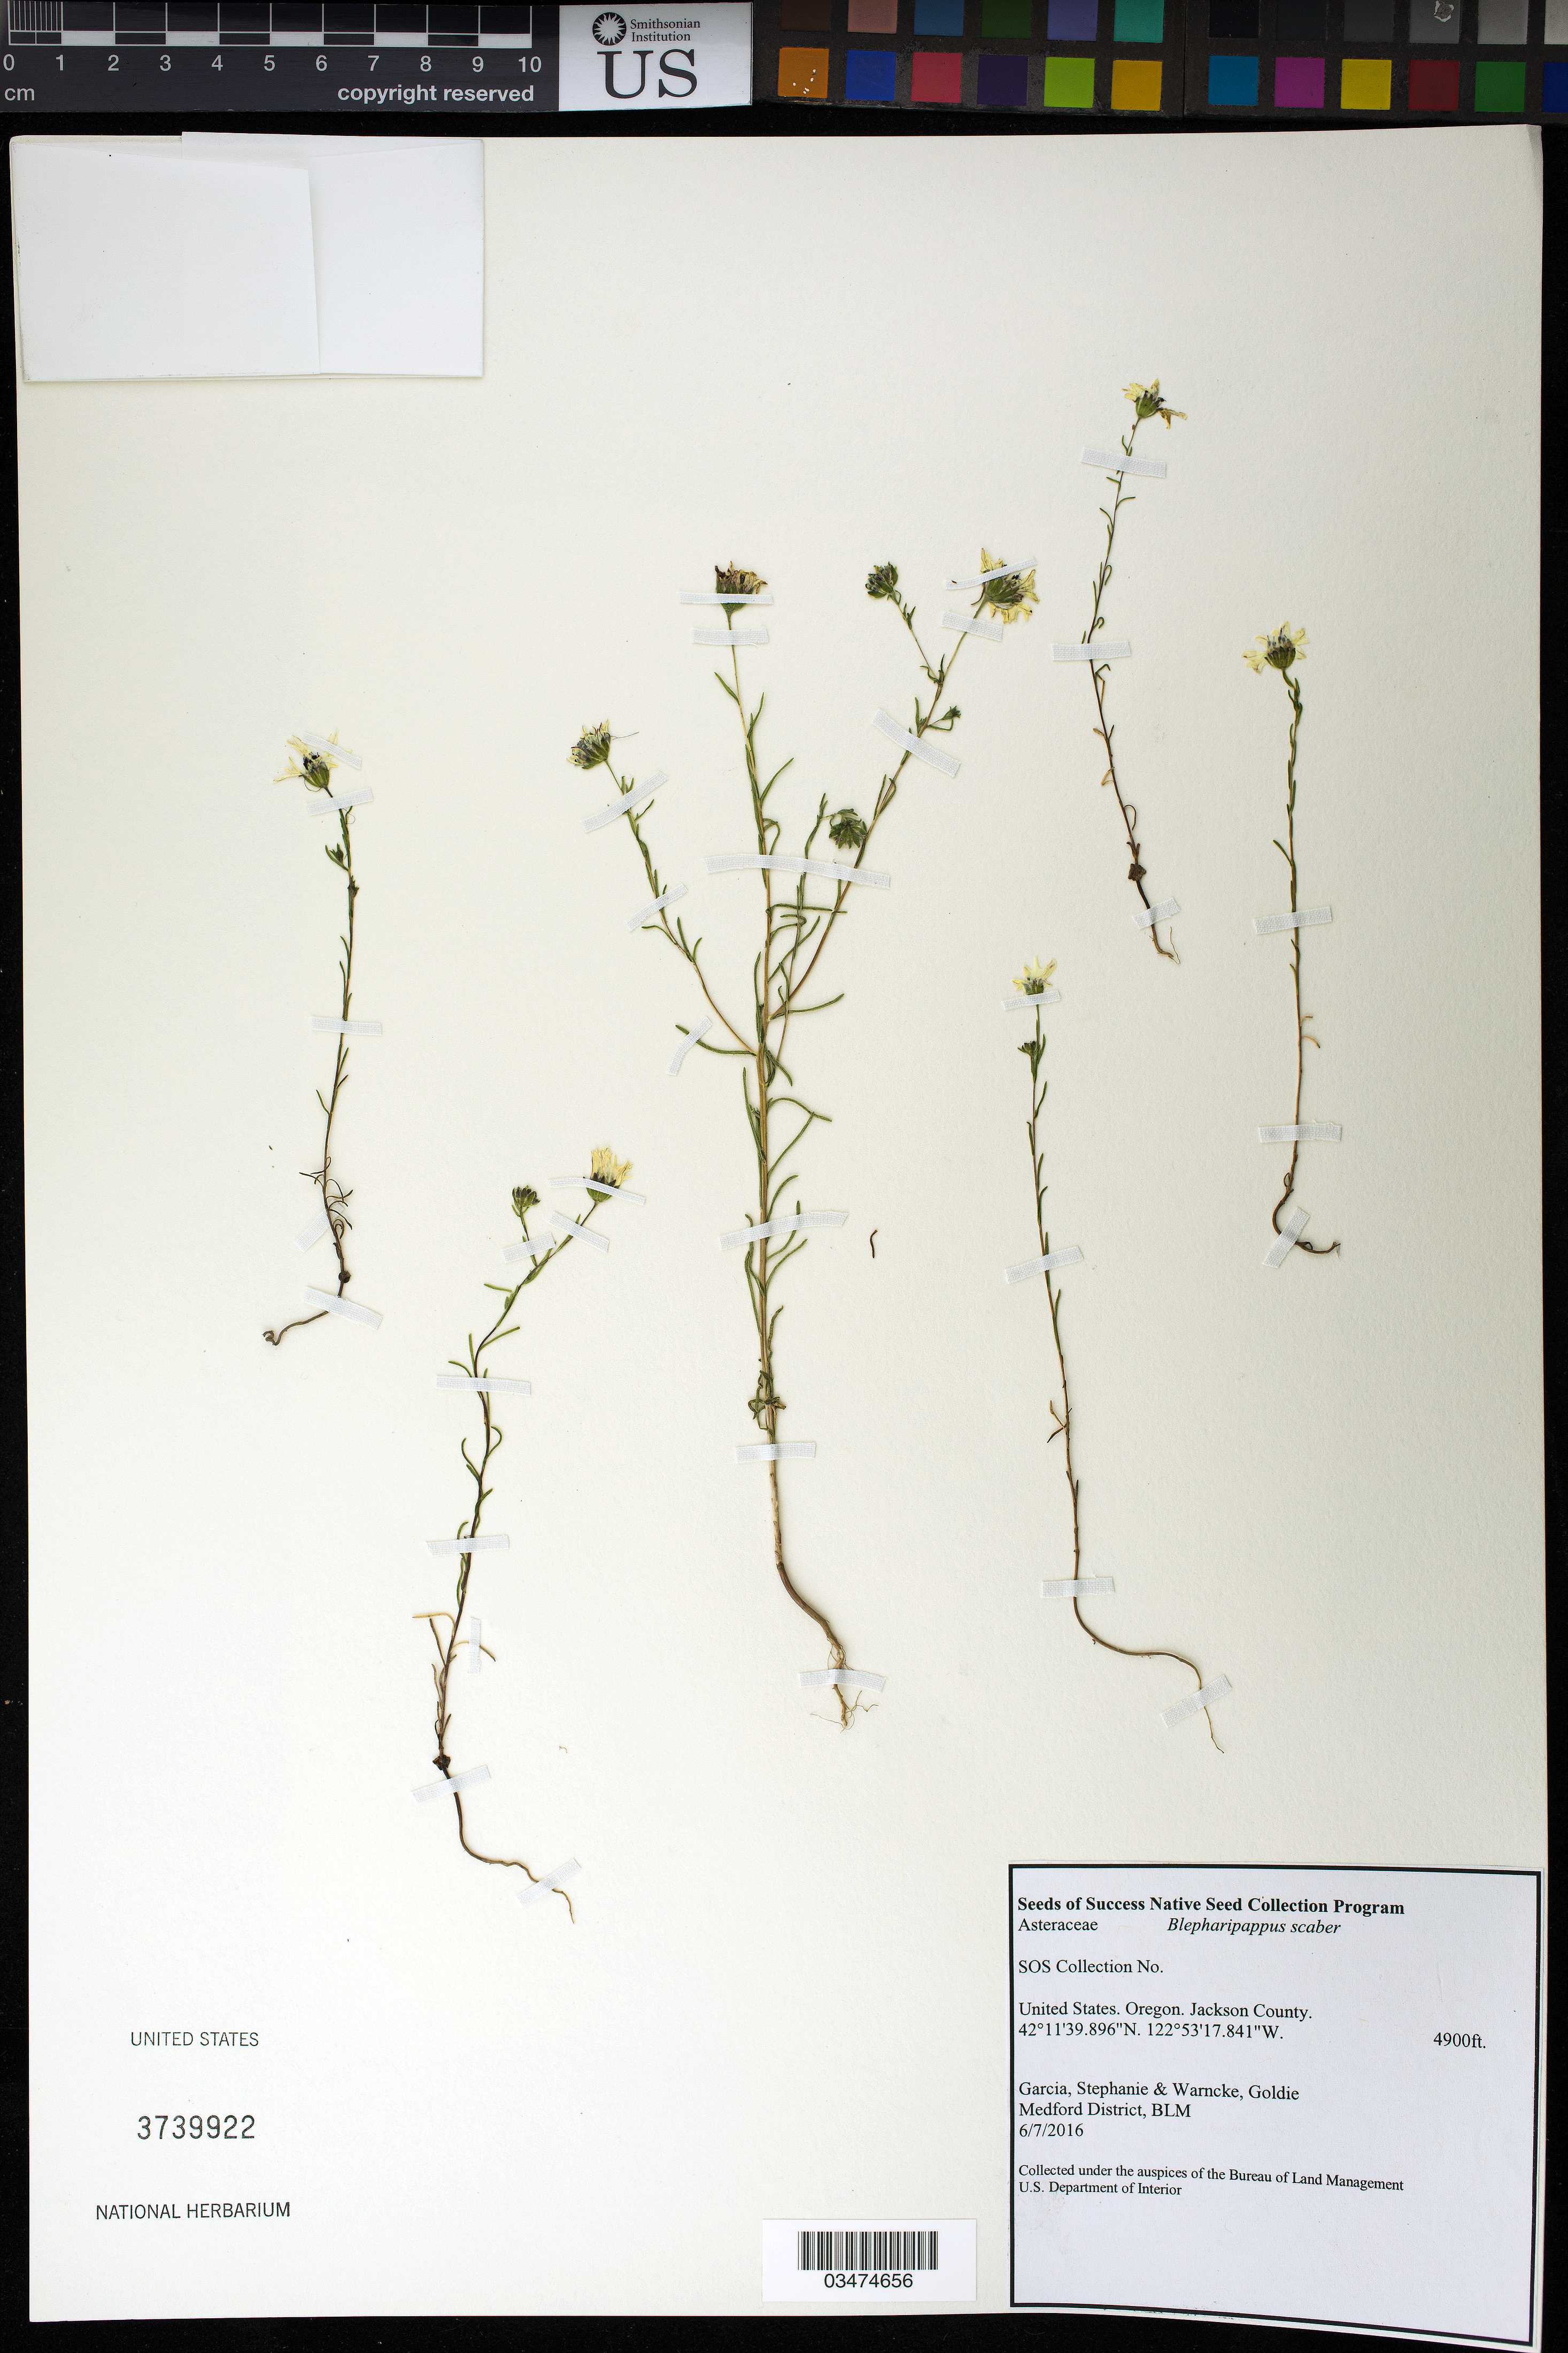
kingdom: Plantae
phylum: Tracheophyta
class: Magnoliopsida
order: Asterales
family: Asteraceae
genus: Blepharipappus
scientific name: Blepharipappus scaber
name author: A. Gray in W.H. Brewer et al.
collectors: S. Garcia & G. Warncke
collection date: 2016-06-07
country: United States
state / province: Oregon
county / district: Jackson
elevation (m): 1494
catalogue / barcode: US 3739922